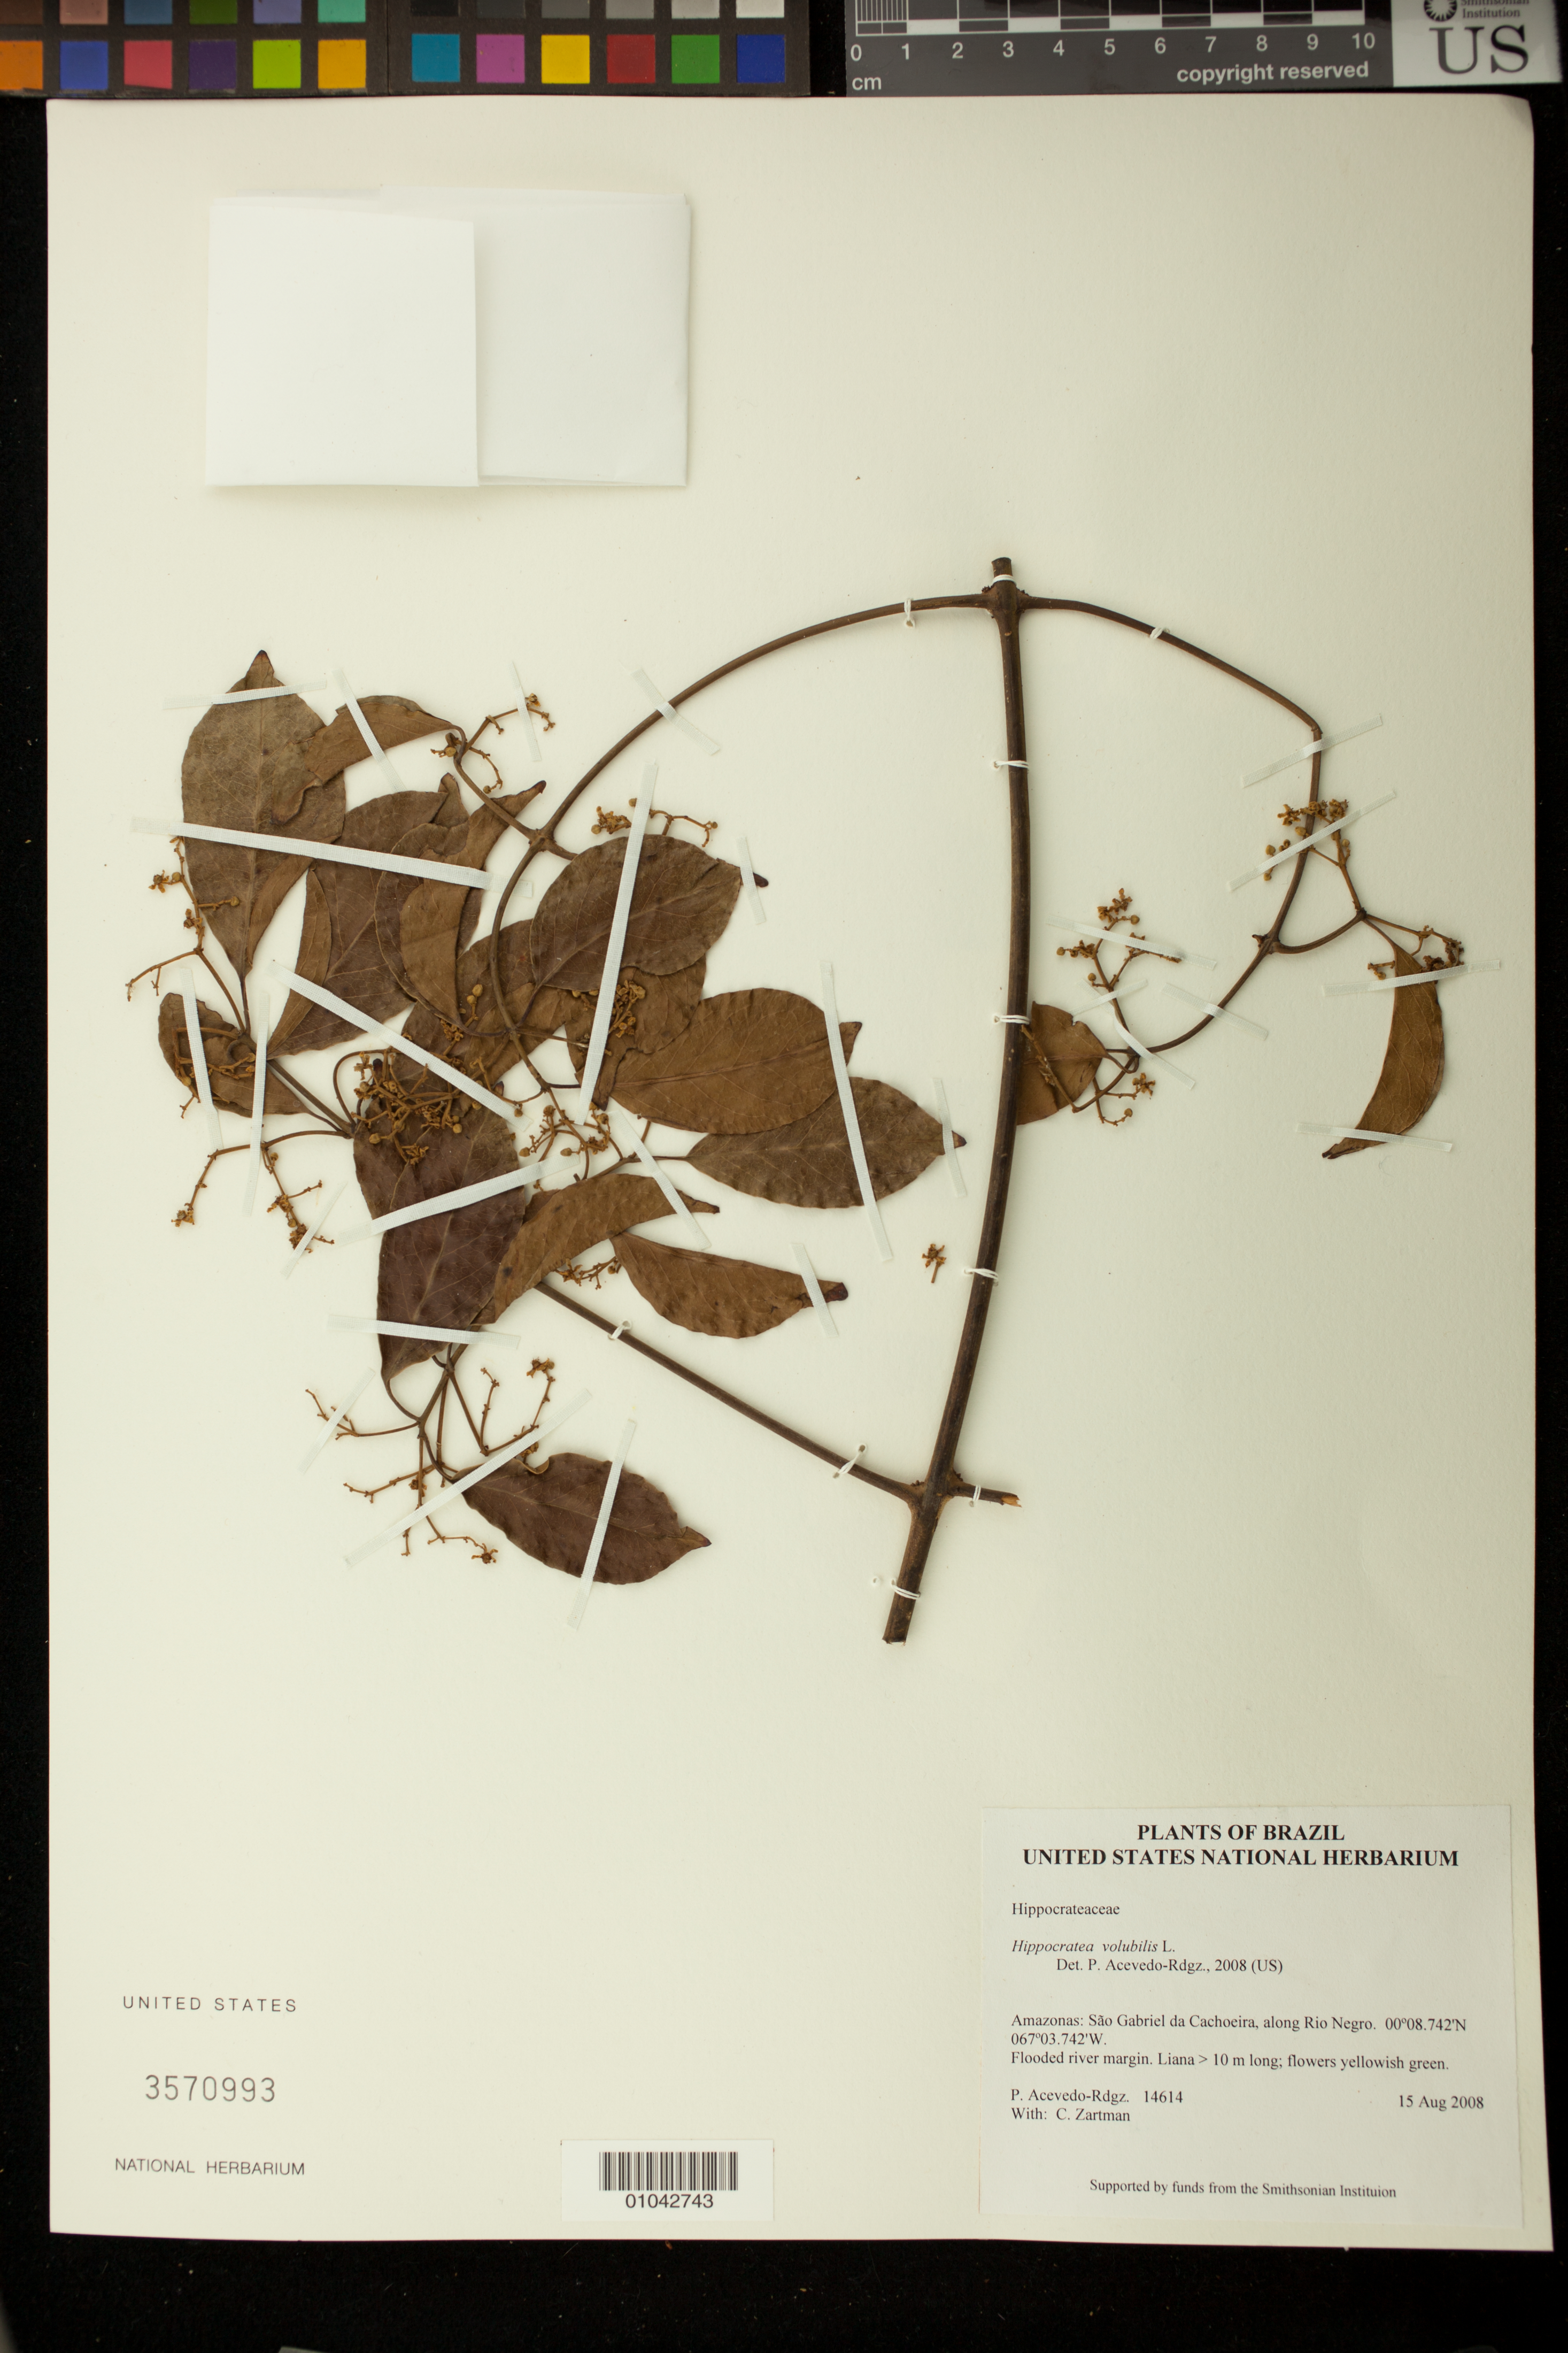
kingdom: Plantae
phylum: Tracheophyta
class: Magnoliopsida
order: Celastrales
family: Celastraceae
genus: Hippocratea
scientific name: Hippocratea volubilis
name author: L.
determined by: Acevedo-Rodríguez, P., (BOT), Smithsonian Institution - National Museum of Natural History (UNITED STATES)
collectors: P. Acevedo-Rodr. & C. Zartman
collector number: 14614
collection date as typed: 15 Aug 2008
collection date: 2008-08-15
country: Brazil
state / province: Amazonas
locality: Amazonas: São Gabriel da Cachoeira, along Rio Negro.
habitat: Flooded river margin.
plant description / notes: NY, US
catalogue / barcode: US 3570993